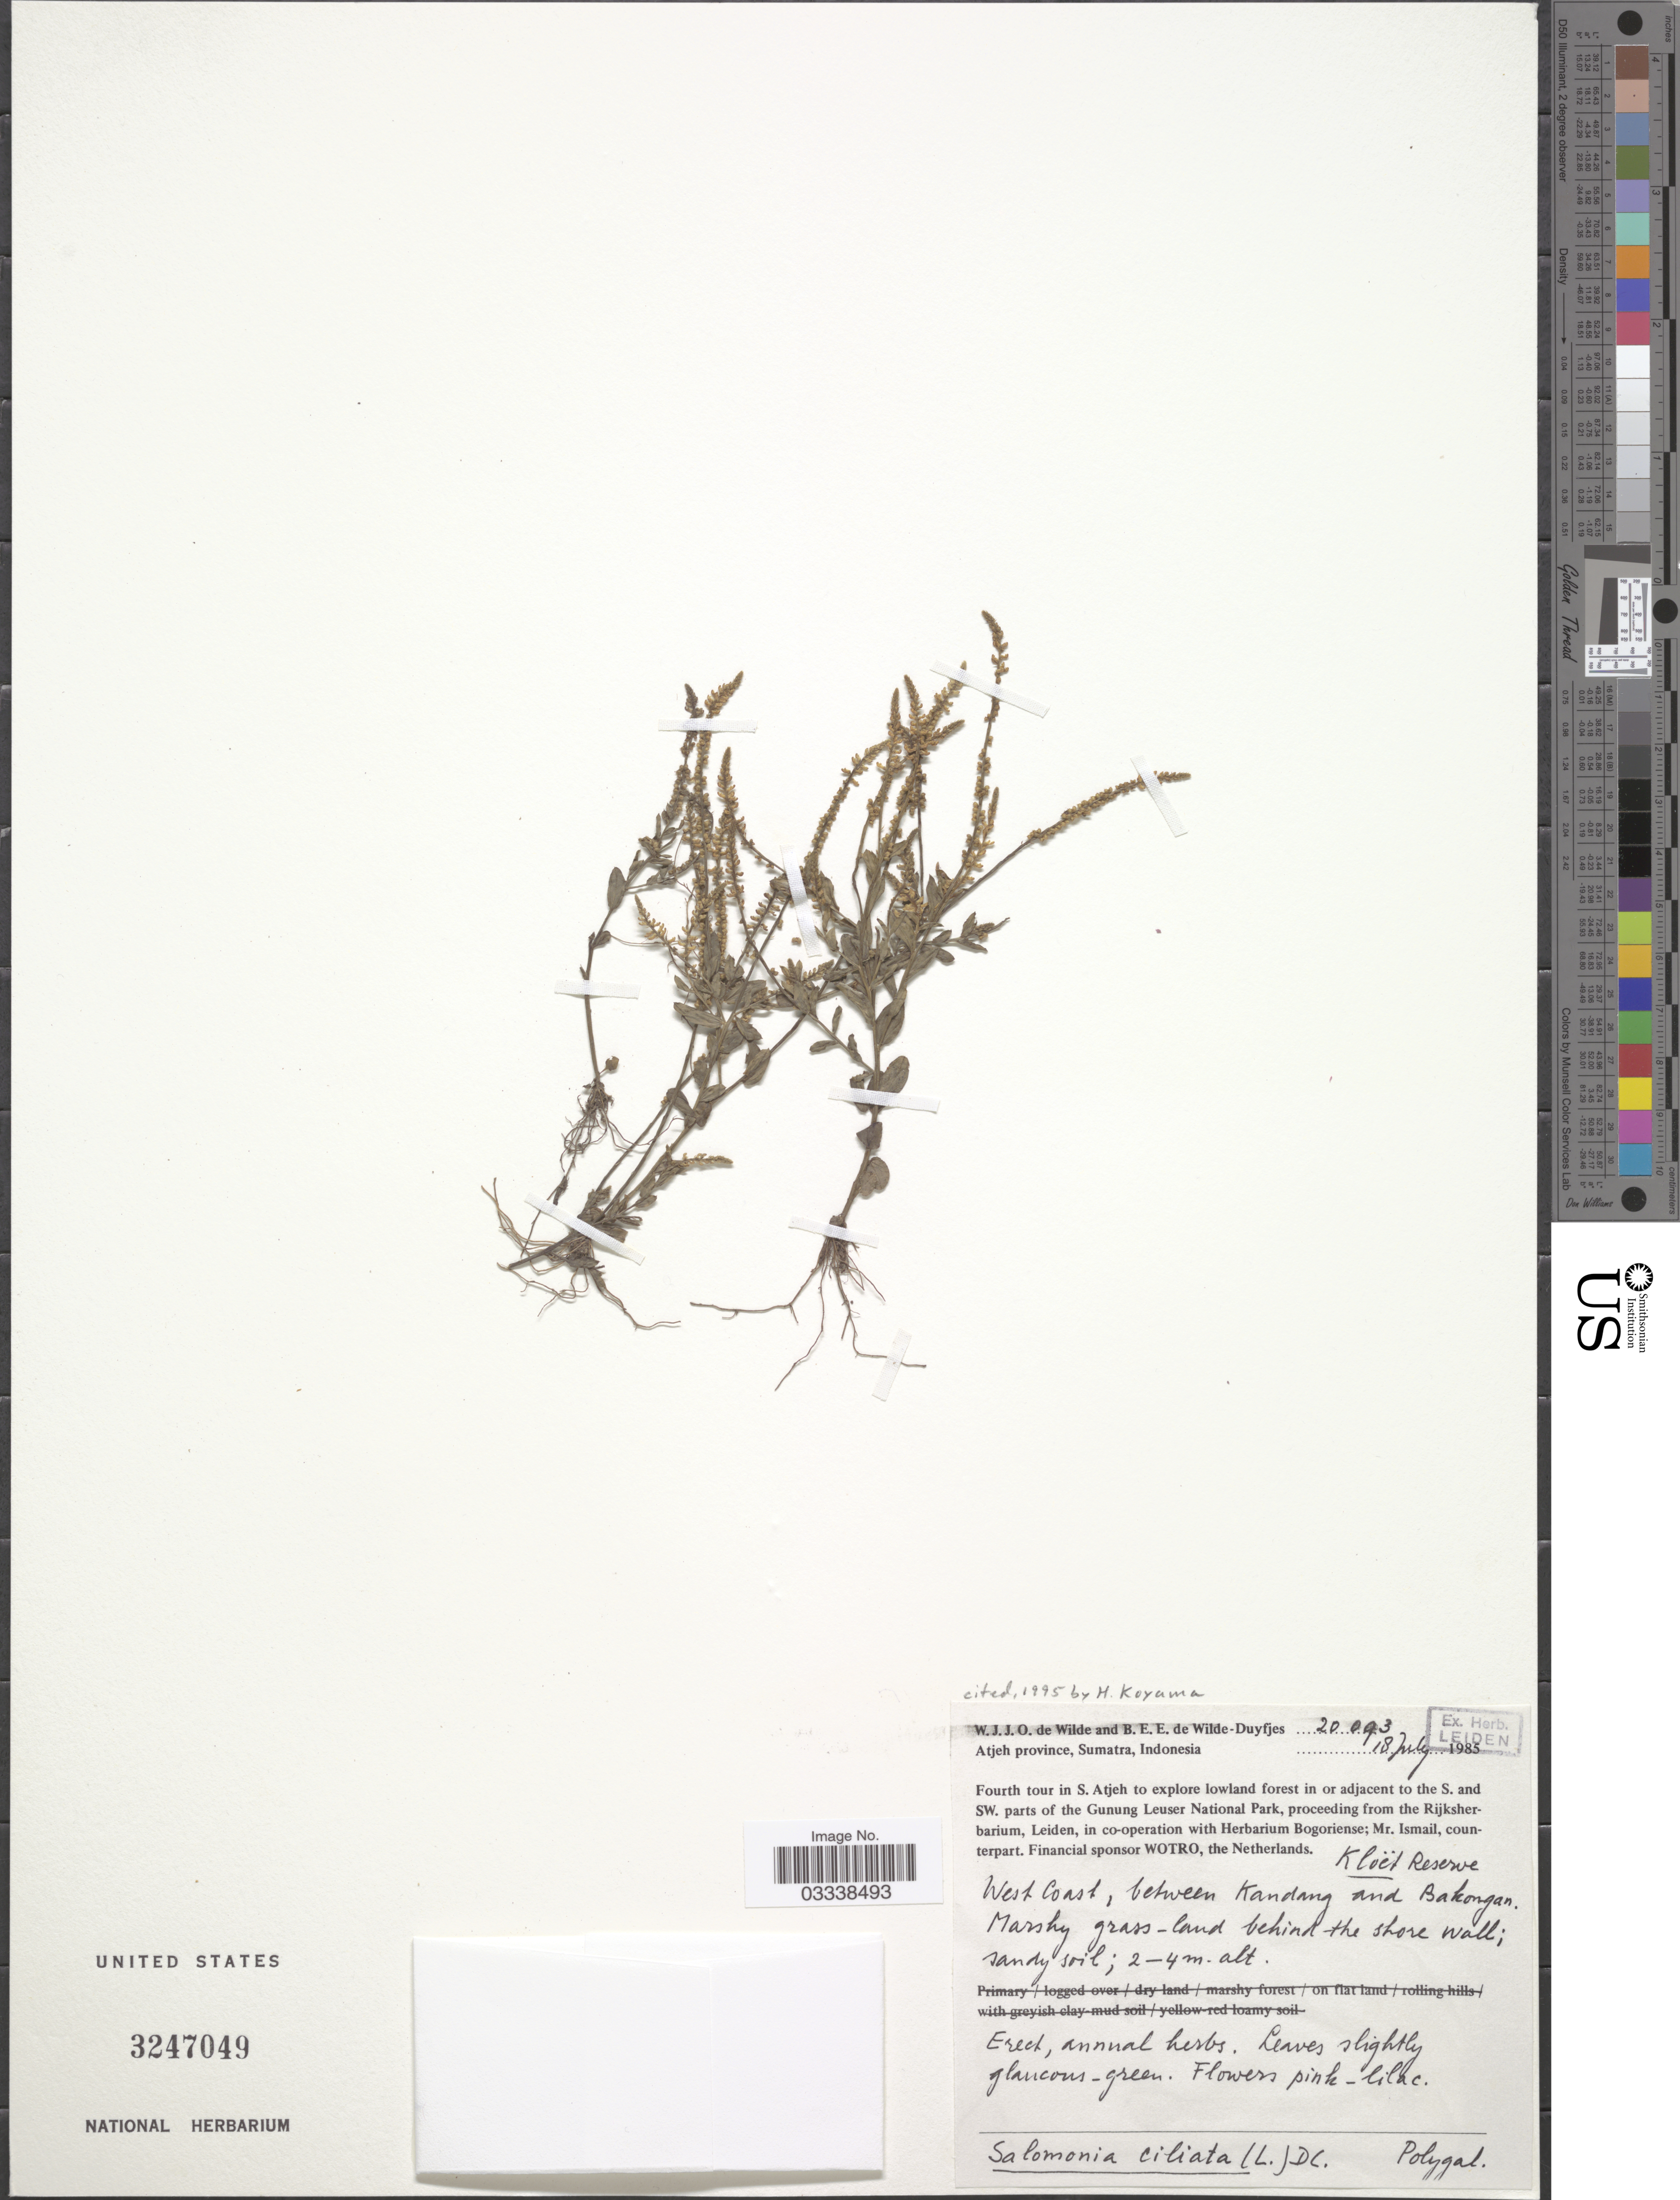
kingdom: Plantae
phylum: Tracheophyta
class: Magnoliopsida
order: Fabales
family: Polygalaceae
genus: Salomonia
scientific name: Salomonia ciliata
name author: (L.) DC.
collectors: W. J. de Wilde & B. E. de Wilde-Duyfjes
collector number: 20093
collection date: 1985-07-18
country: Indonesia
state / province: Sumatra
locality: Atjeh Province, Kloët Reserve West Coast, between Kandang and Bakongan.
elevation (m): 2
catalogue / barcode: US 3247049